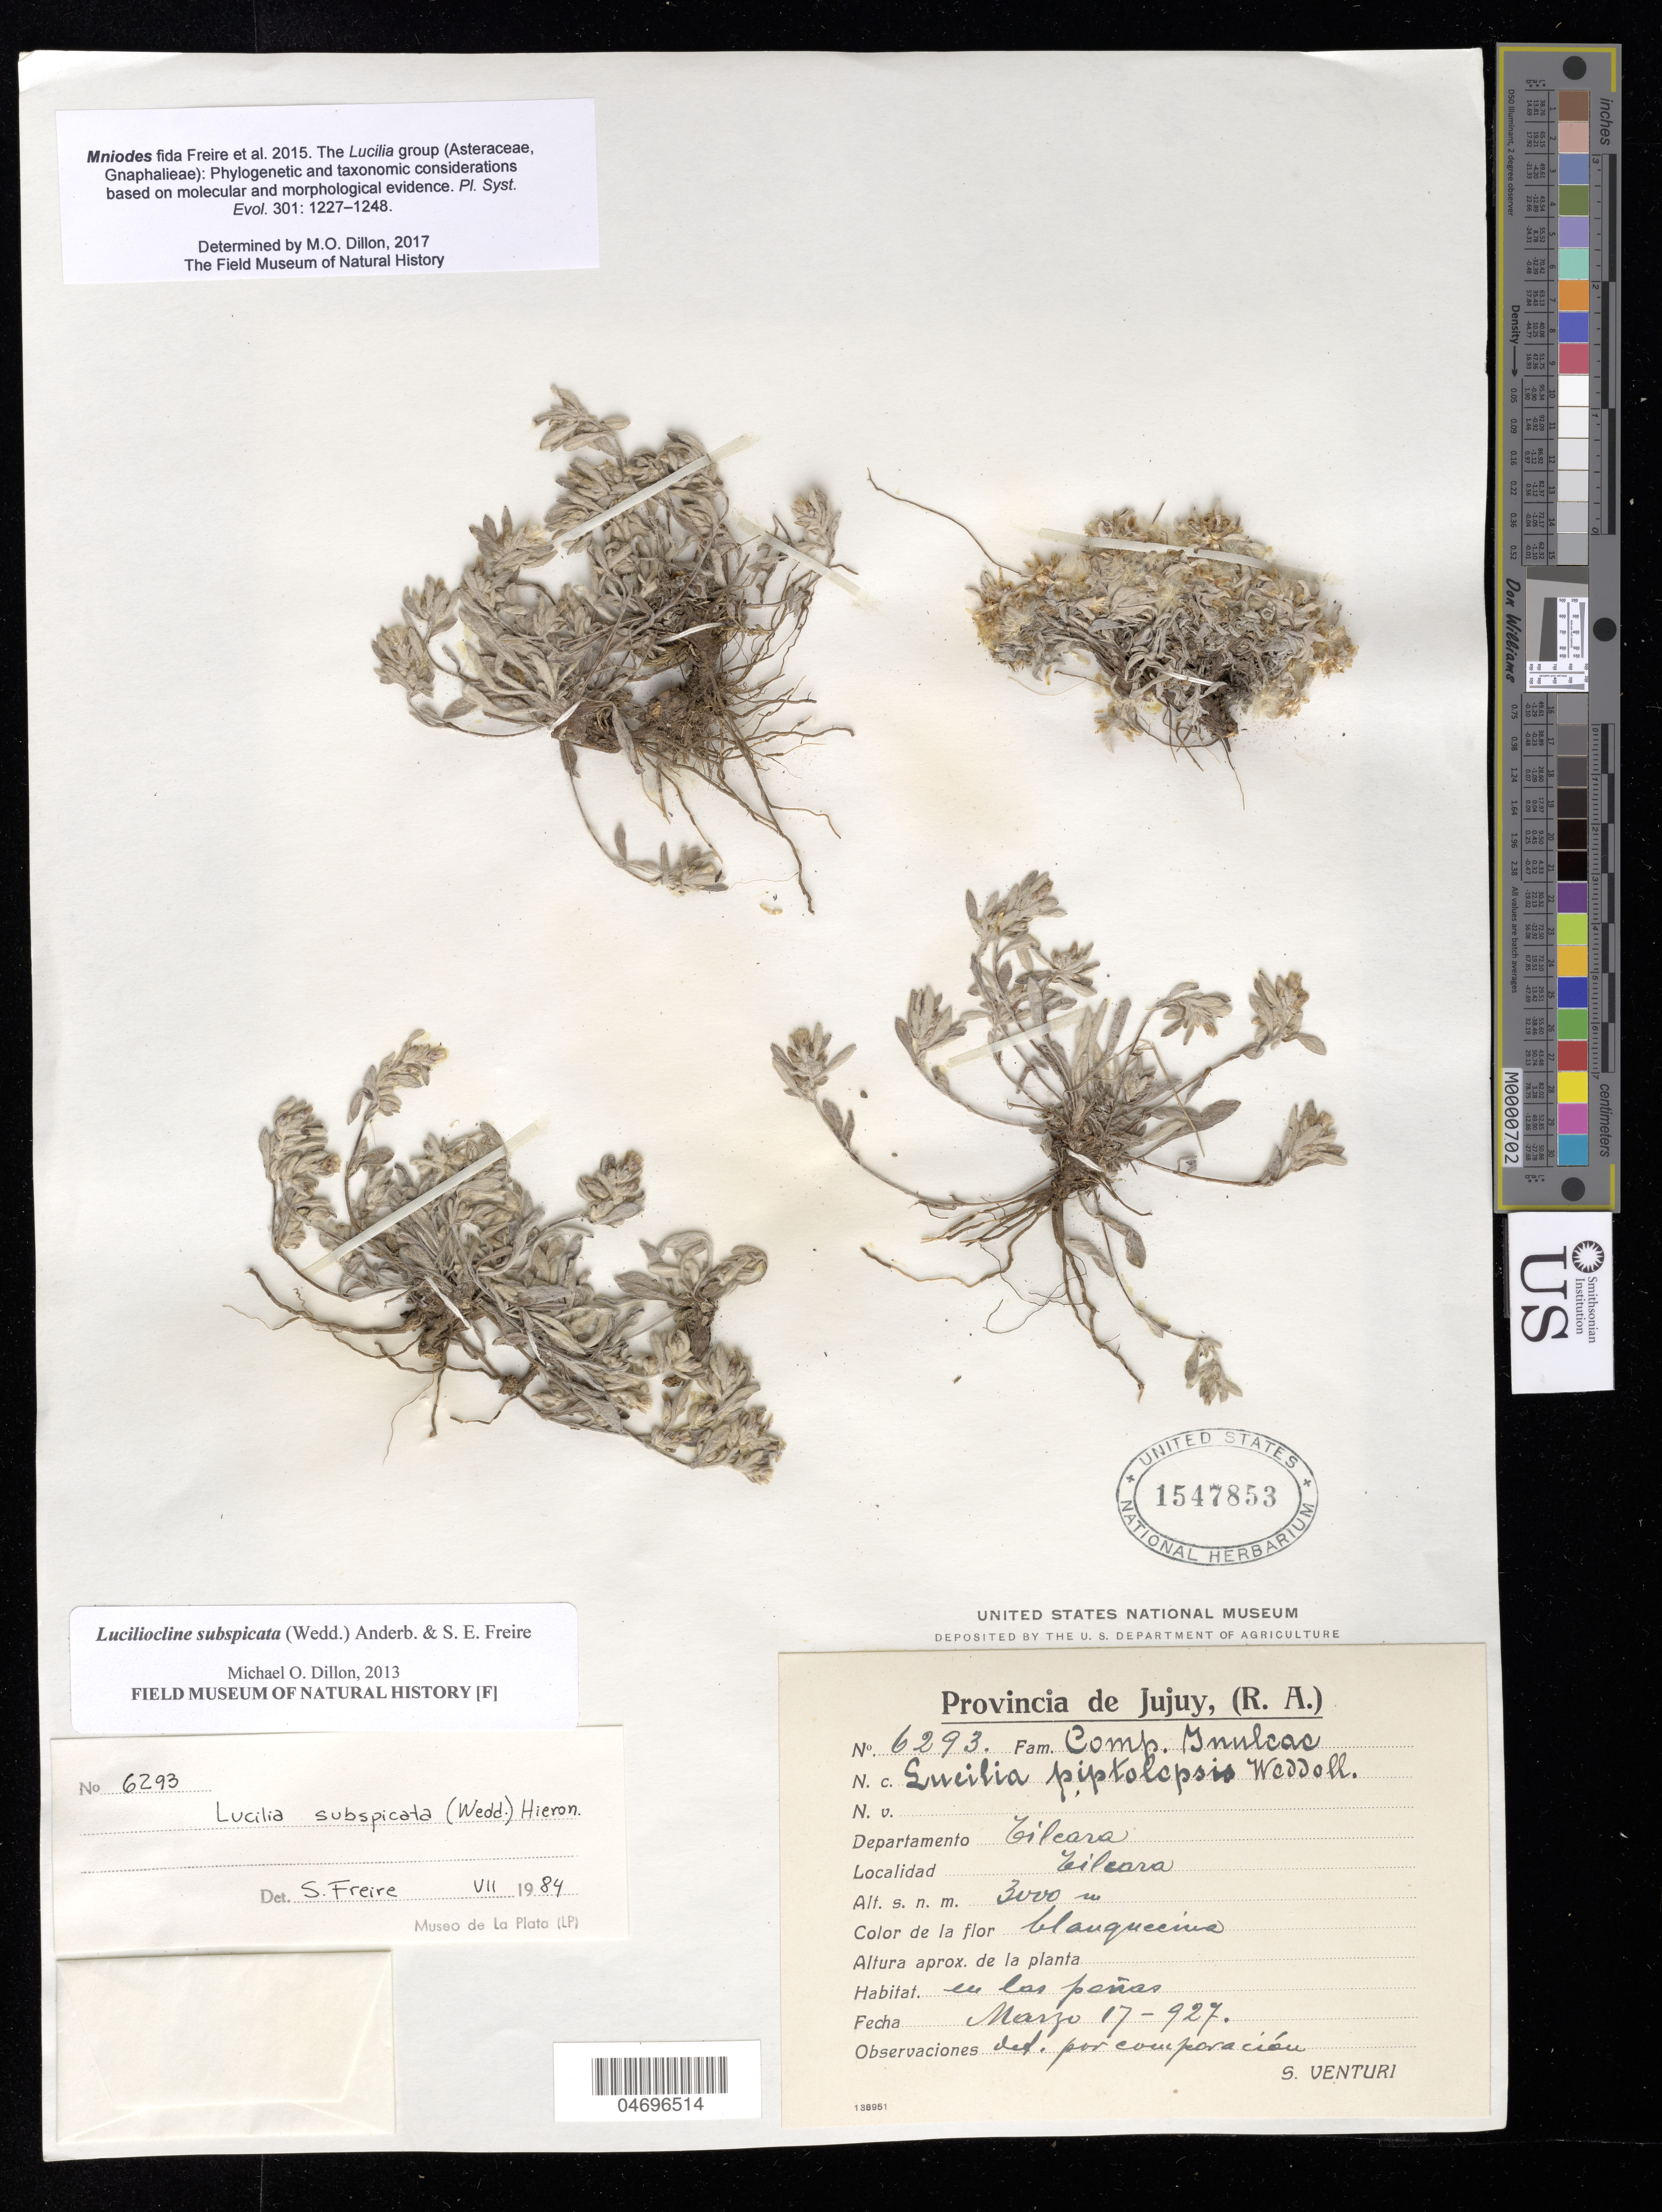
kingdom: Plantae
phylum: Tracheophyta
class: Magnoliopsida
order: Asterales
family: Asteraceae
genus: Mniodes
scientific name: Mniodes subspicata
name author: (Wedd.) S.E. Freire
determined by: Dillon, M. O.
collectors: S. Venturi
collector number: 6293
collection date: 1927-03-17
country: Argentina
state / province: Jujuy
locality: Dept. Tilcara, Tilcara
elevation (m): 3000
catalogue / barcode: US 1547853